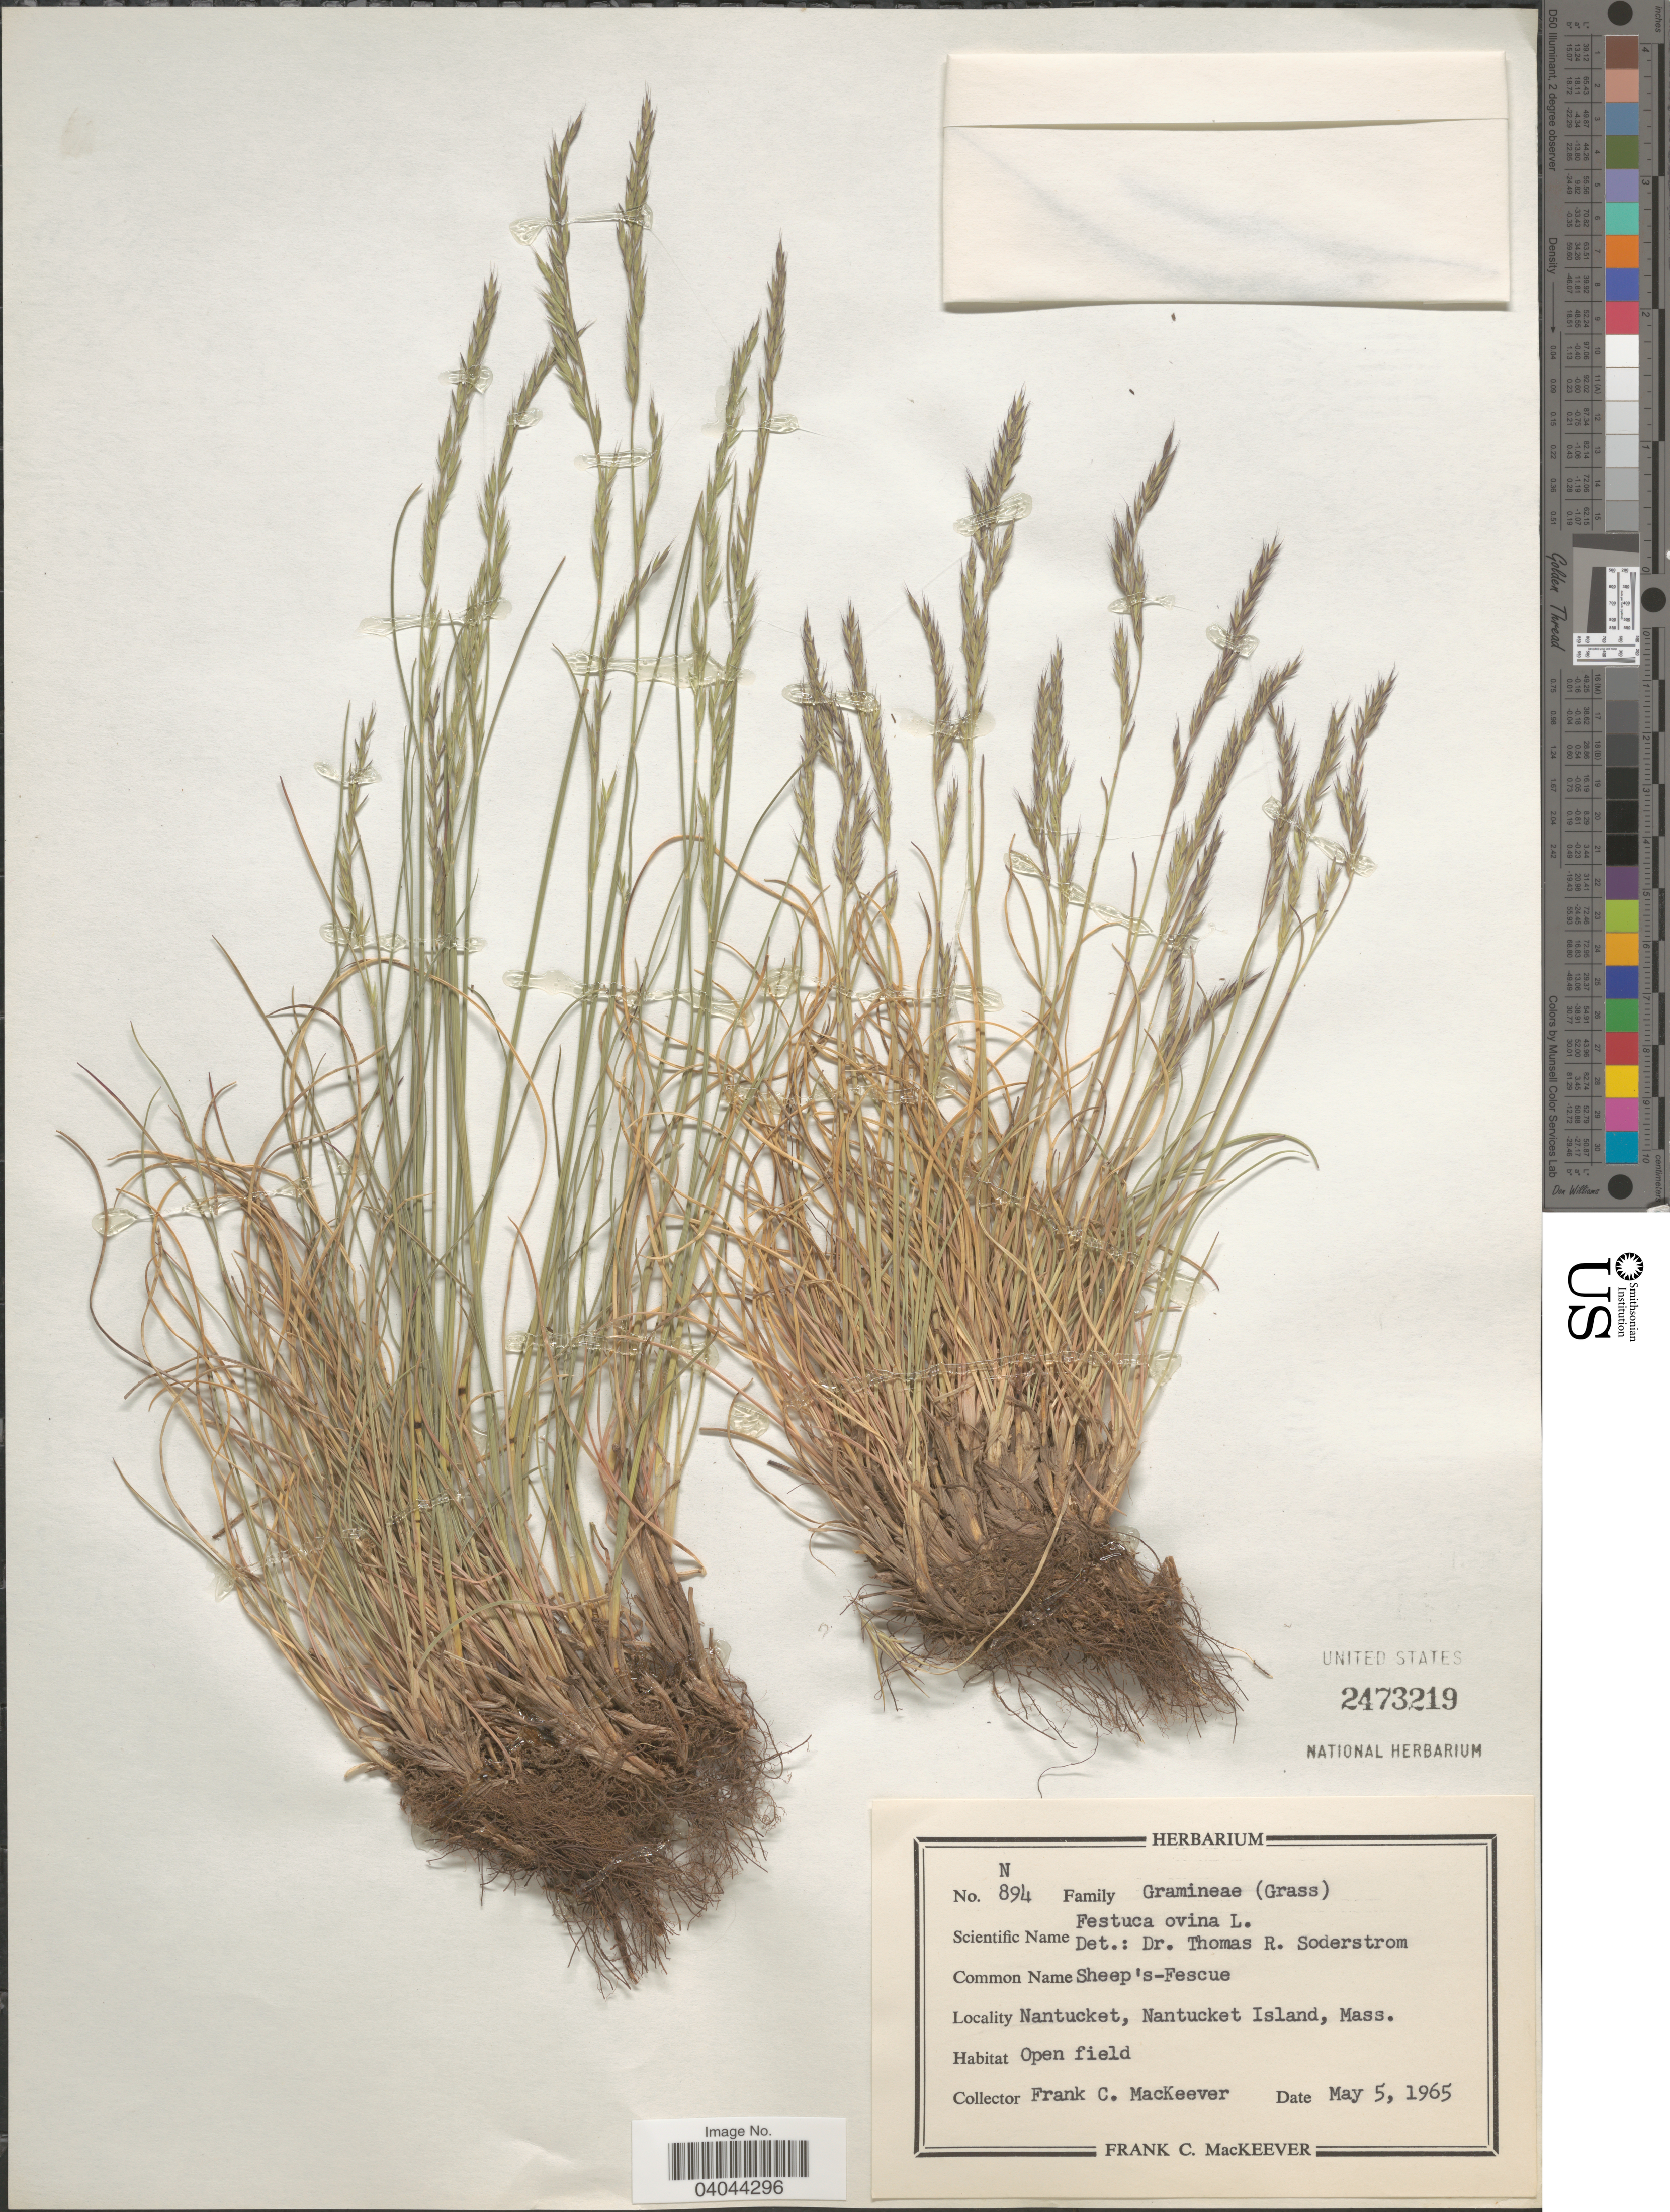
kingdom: Plantae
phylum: Tracheophyta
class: Liliopsida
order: Poales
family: Poaceae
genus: Festuca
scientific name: Festuca ovina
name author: L.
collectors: F. C. MacKeever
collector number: N894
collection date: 1965-05-05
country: United States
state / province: Massachusetts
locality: Nantucket, Nantucket Island.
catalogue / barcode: US 2473219